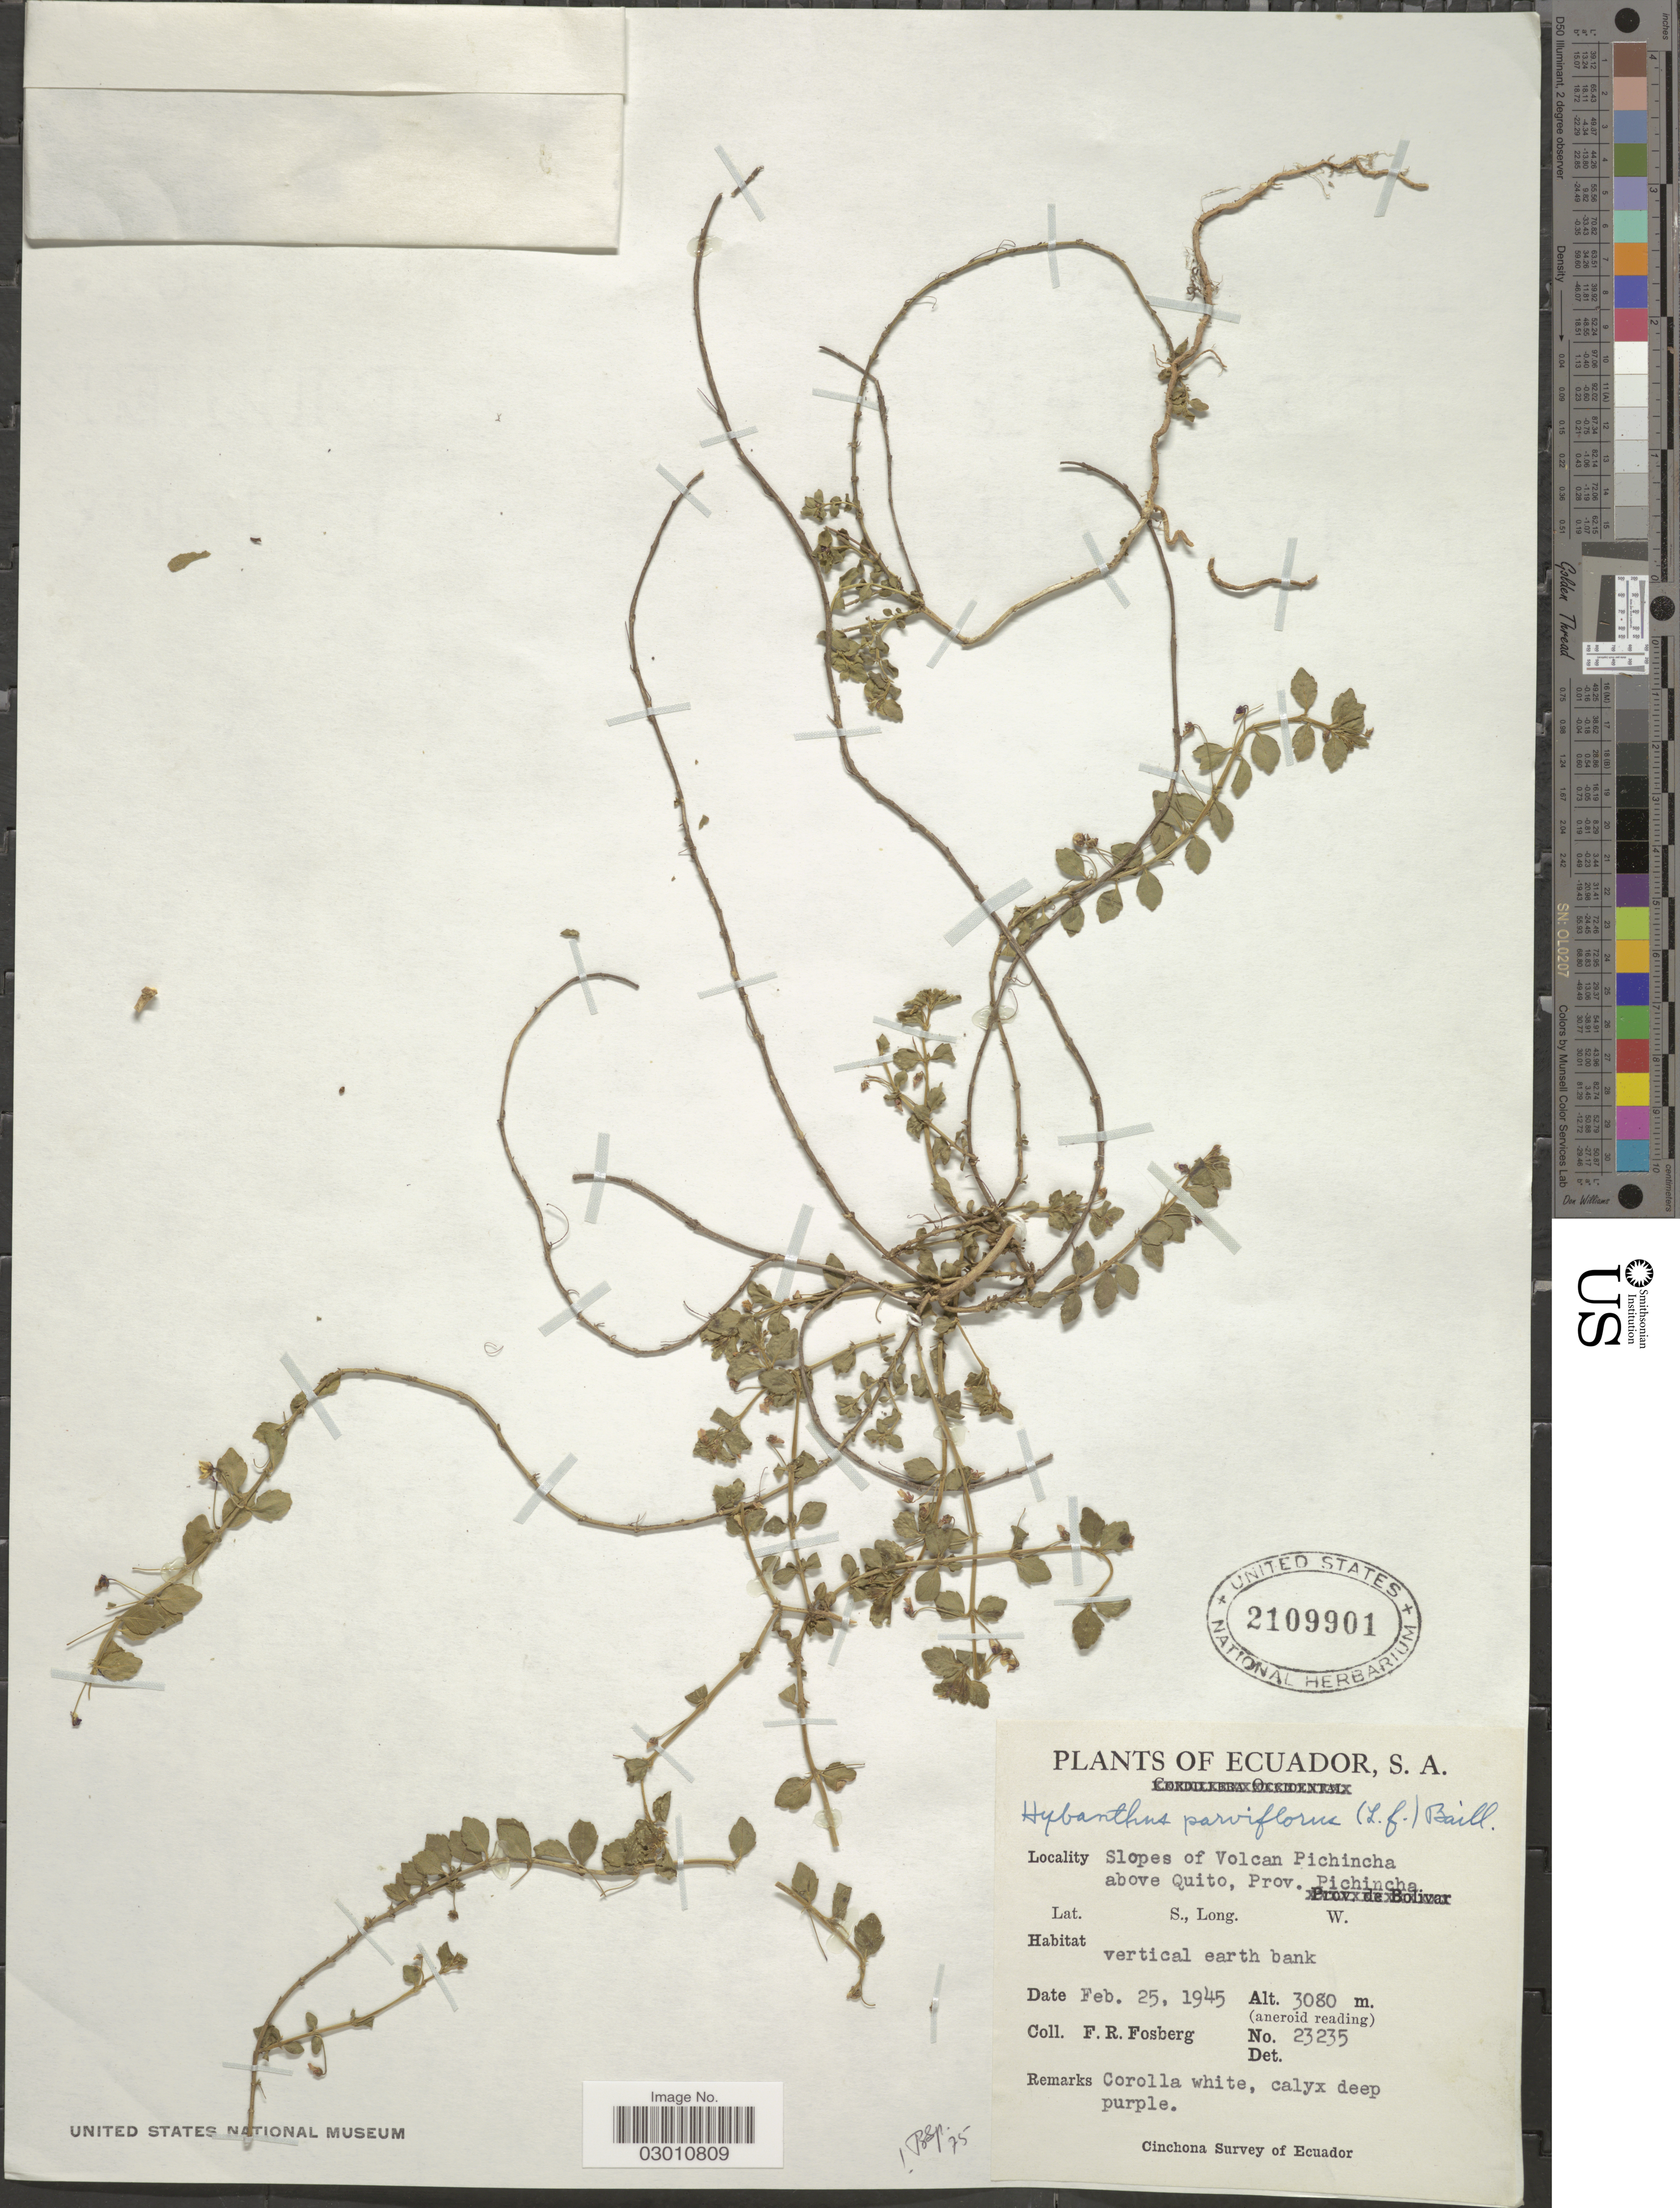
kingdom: Plantae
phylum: Tracheophyta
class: Magnoliopsida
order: Malpighiales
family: Violaceae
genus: Pombalia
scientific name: Pombalia parviflora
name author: (L. f.) Paula-Souza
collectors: F. R. Fosberg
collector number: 23235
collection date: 1945-02-25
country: Ecuador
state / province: Pichincha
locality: Slopes of Volcan Pichincha above Quito.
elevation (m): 3080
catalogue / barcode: US 2109901